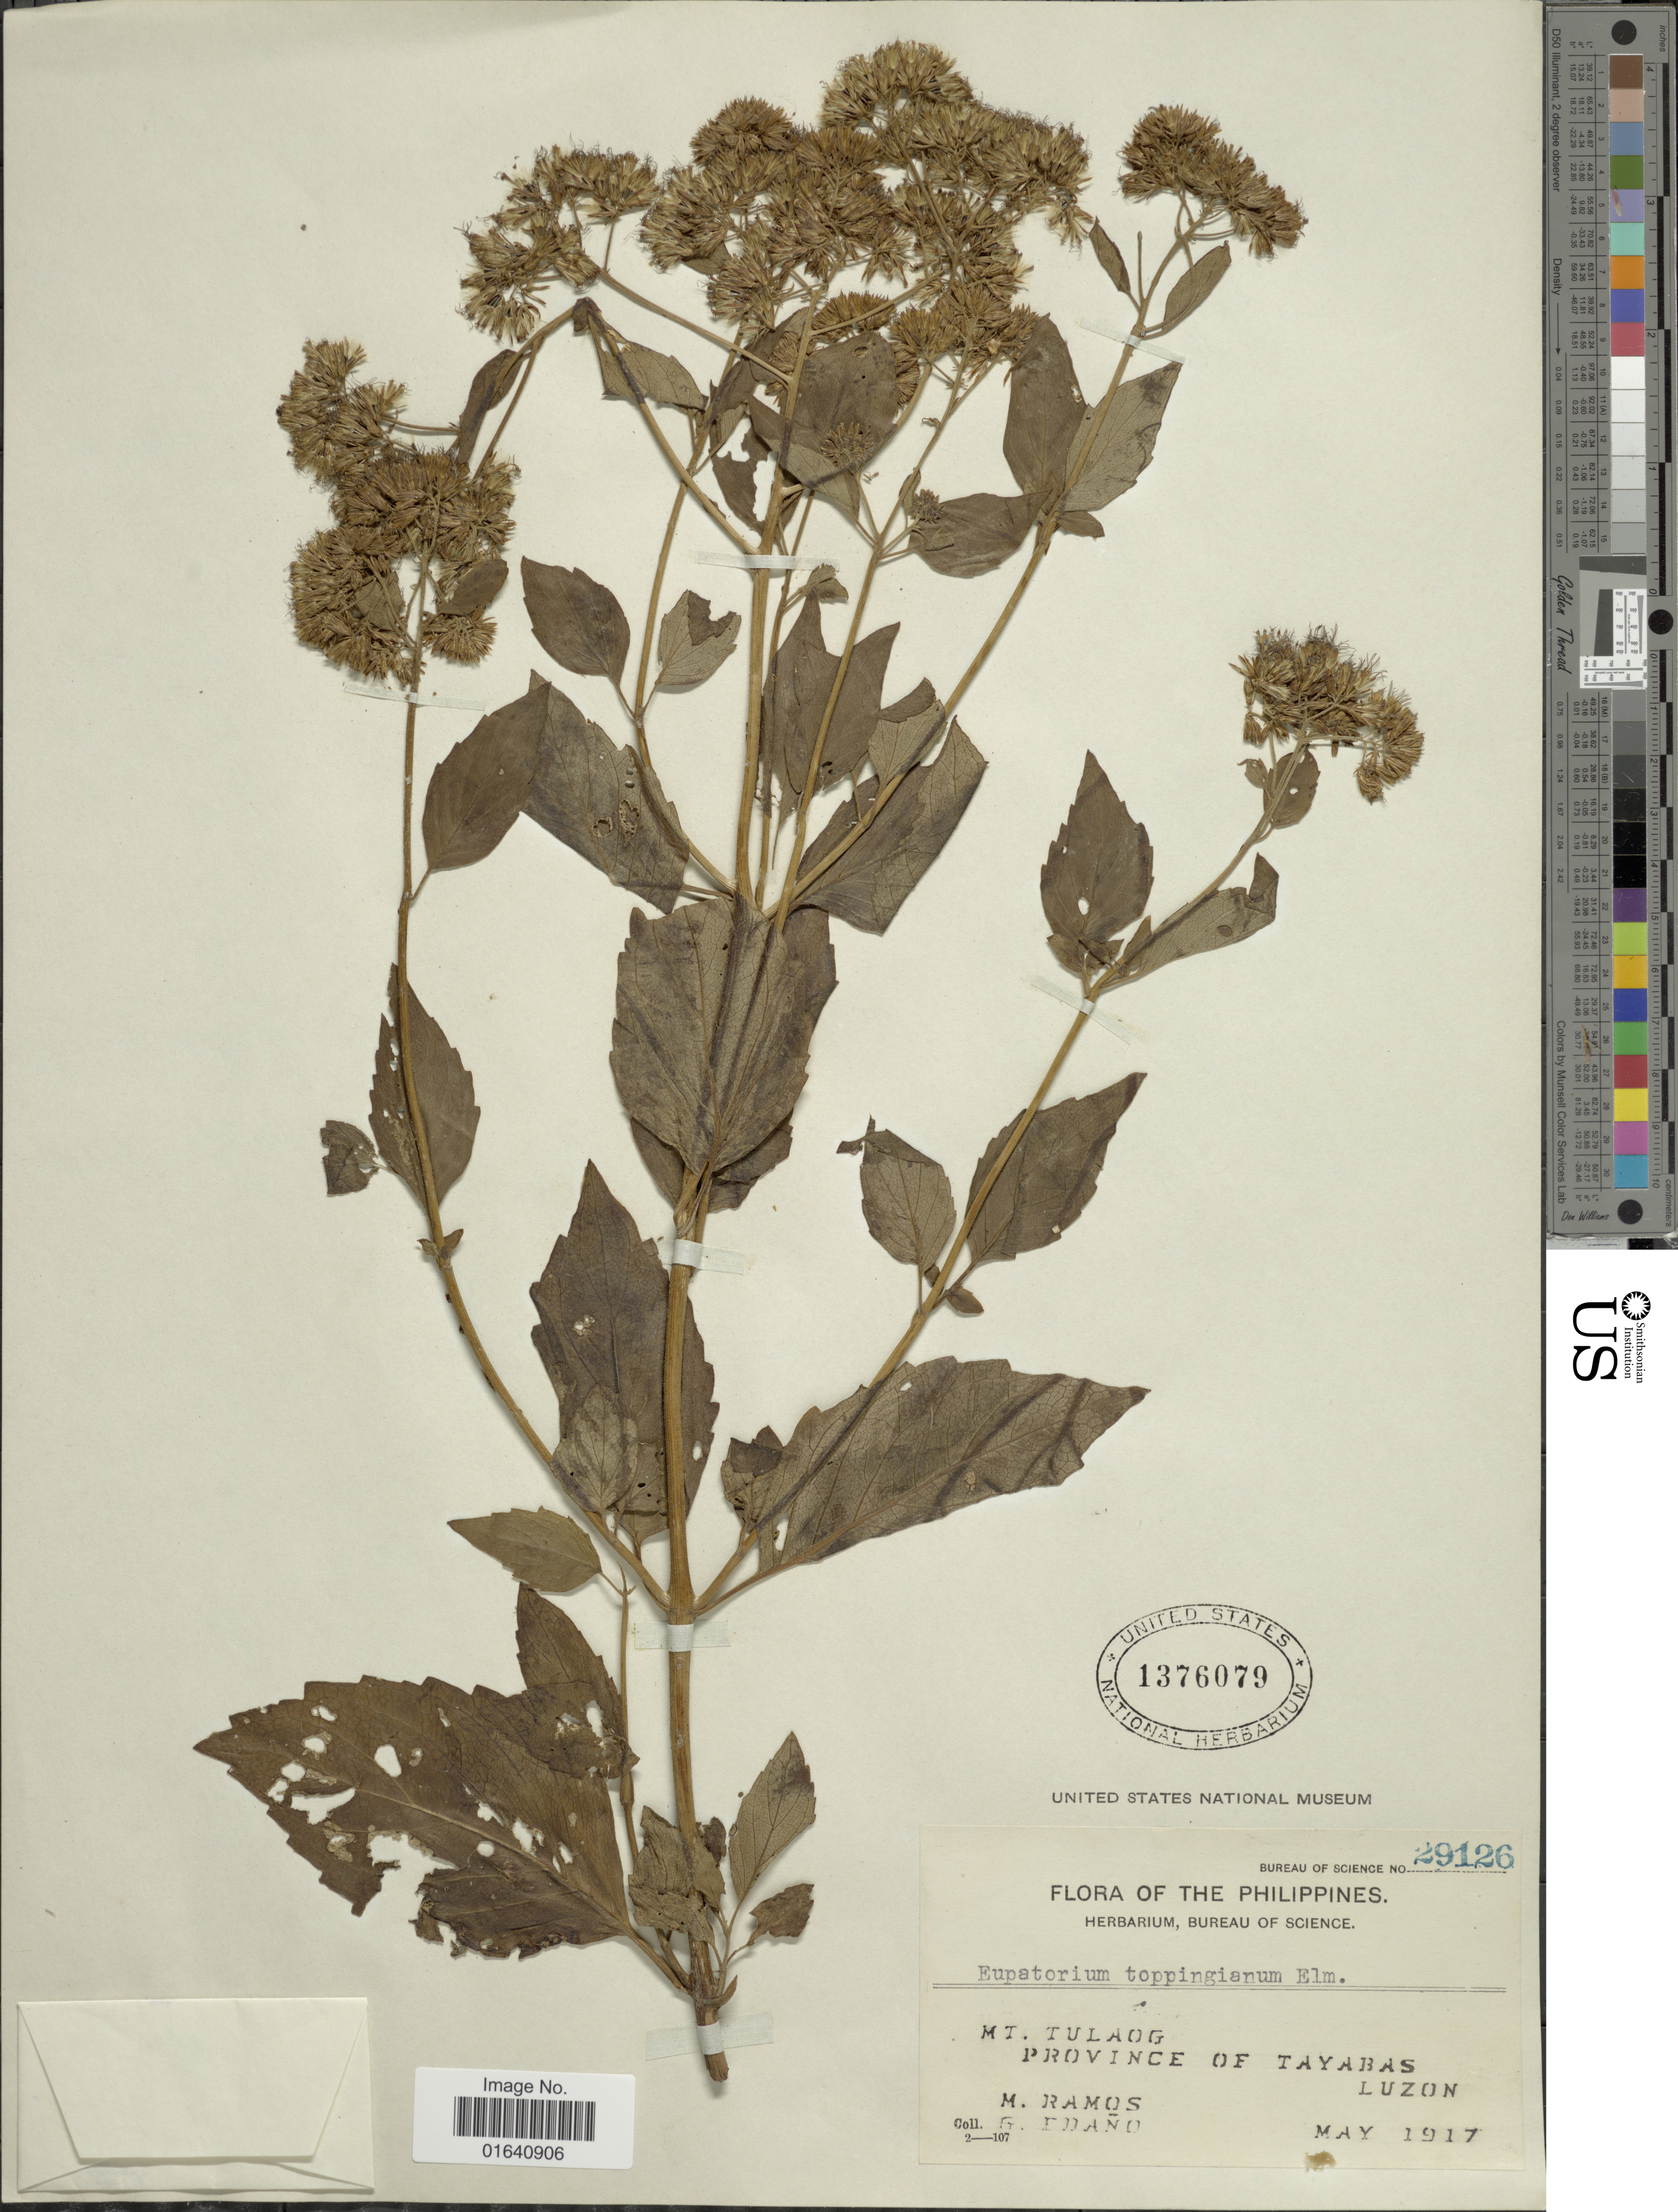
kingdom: Plantae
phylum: Tracheophyta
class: Magnoliopsida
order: Asterales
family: Asteraceae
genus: Eupatorium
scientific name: Eupatorium toppingianum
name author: Elmer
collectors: M. Ramos & G. Edaño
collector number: Bureau of Science 29126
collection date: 1917-05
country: Philippines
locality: Mt Tulaog, Province of Tayabas, Luzon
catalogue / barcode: US 1376079